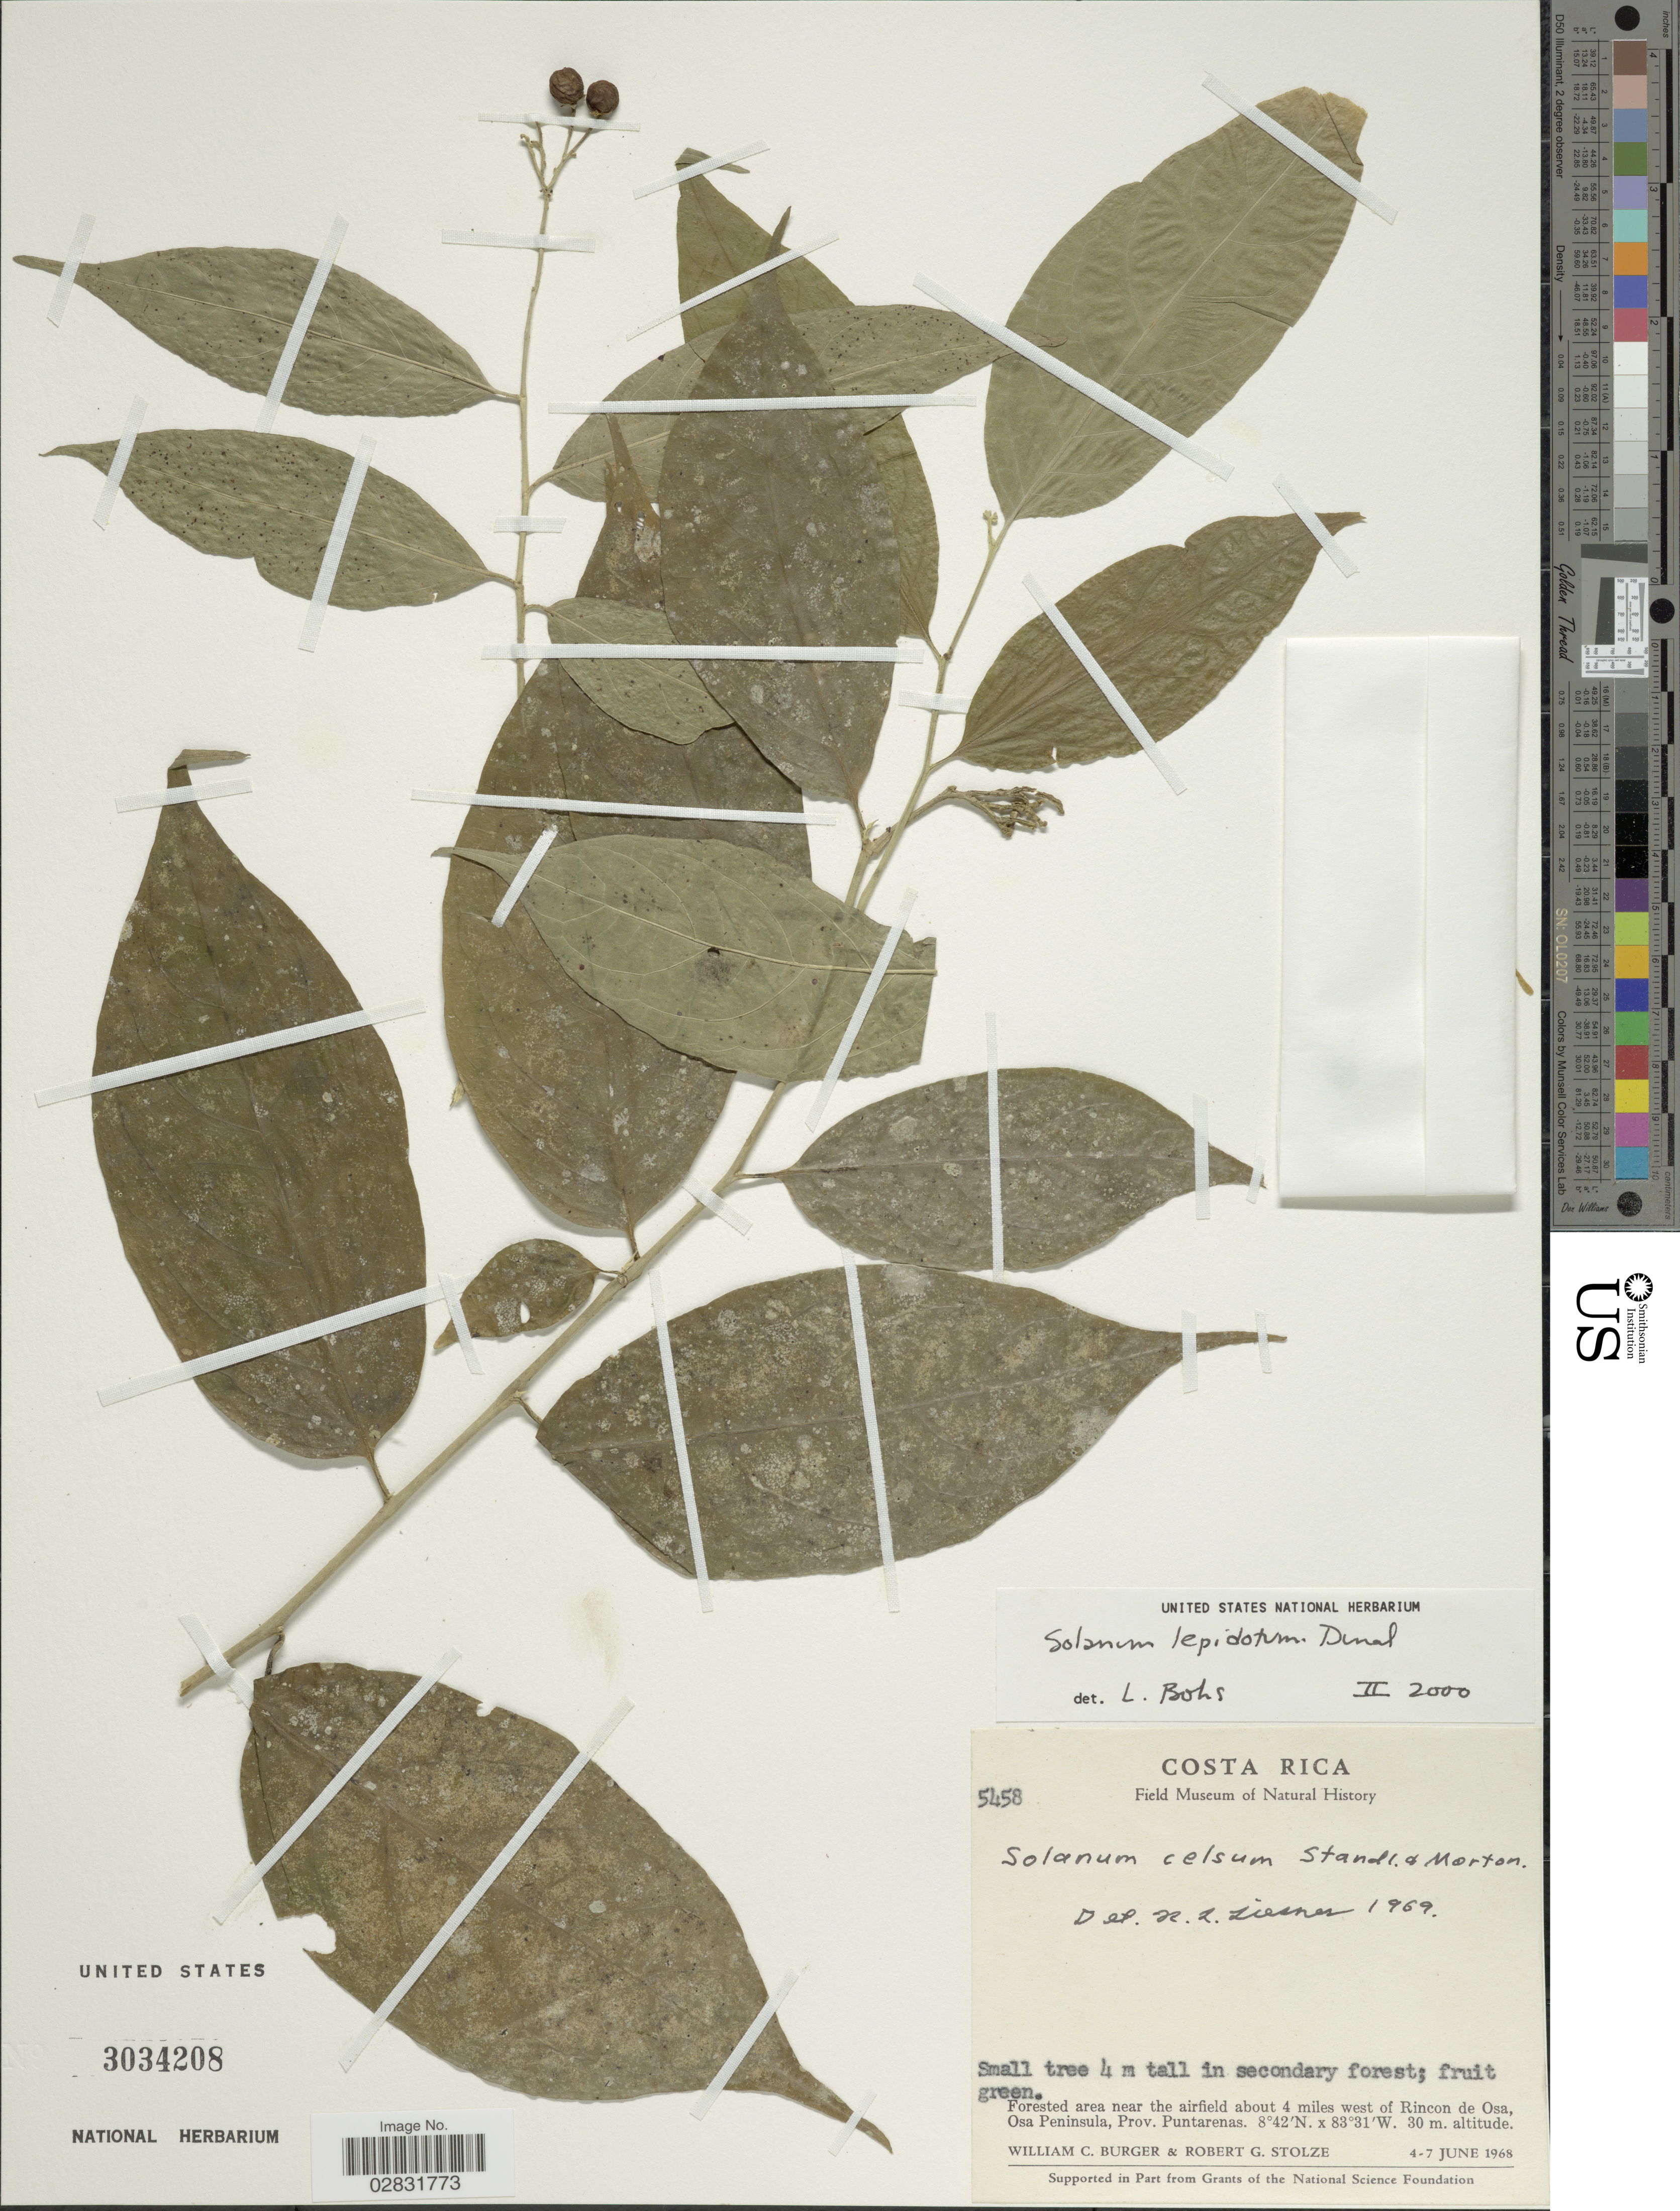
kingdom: Plantae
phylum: Tracheophyta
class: Magnoliopsida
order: Solanales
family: Solanaceae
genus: Solanum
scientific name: Solanum lepidotum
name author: Humb. & Bonpl. ex Dunal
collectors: W. Burger & R. G. Stolze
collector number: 5458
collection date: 1968-06-04/1968-06-07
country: Costa Rica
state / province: Puntarenas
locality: Forested area near the airfield about 4 miles west of Rincon de Osa, Osa Peninsula.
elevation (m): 30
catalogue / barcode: US 3034208